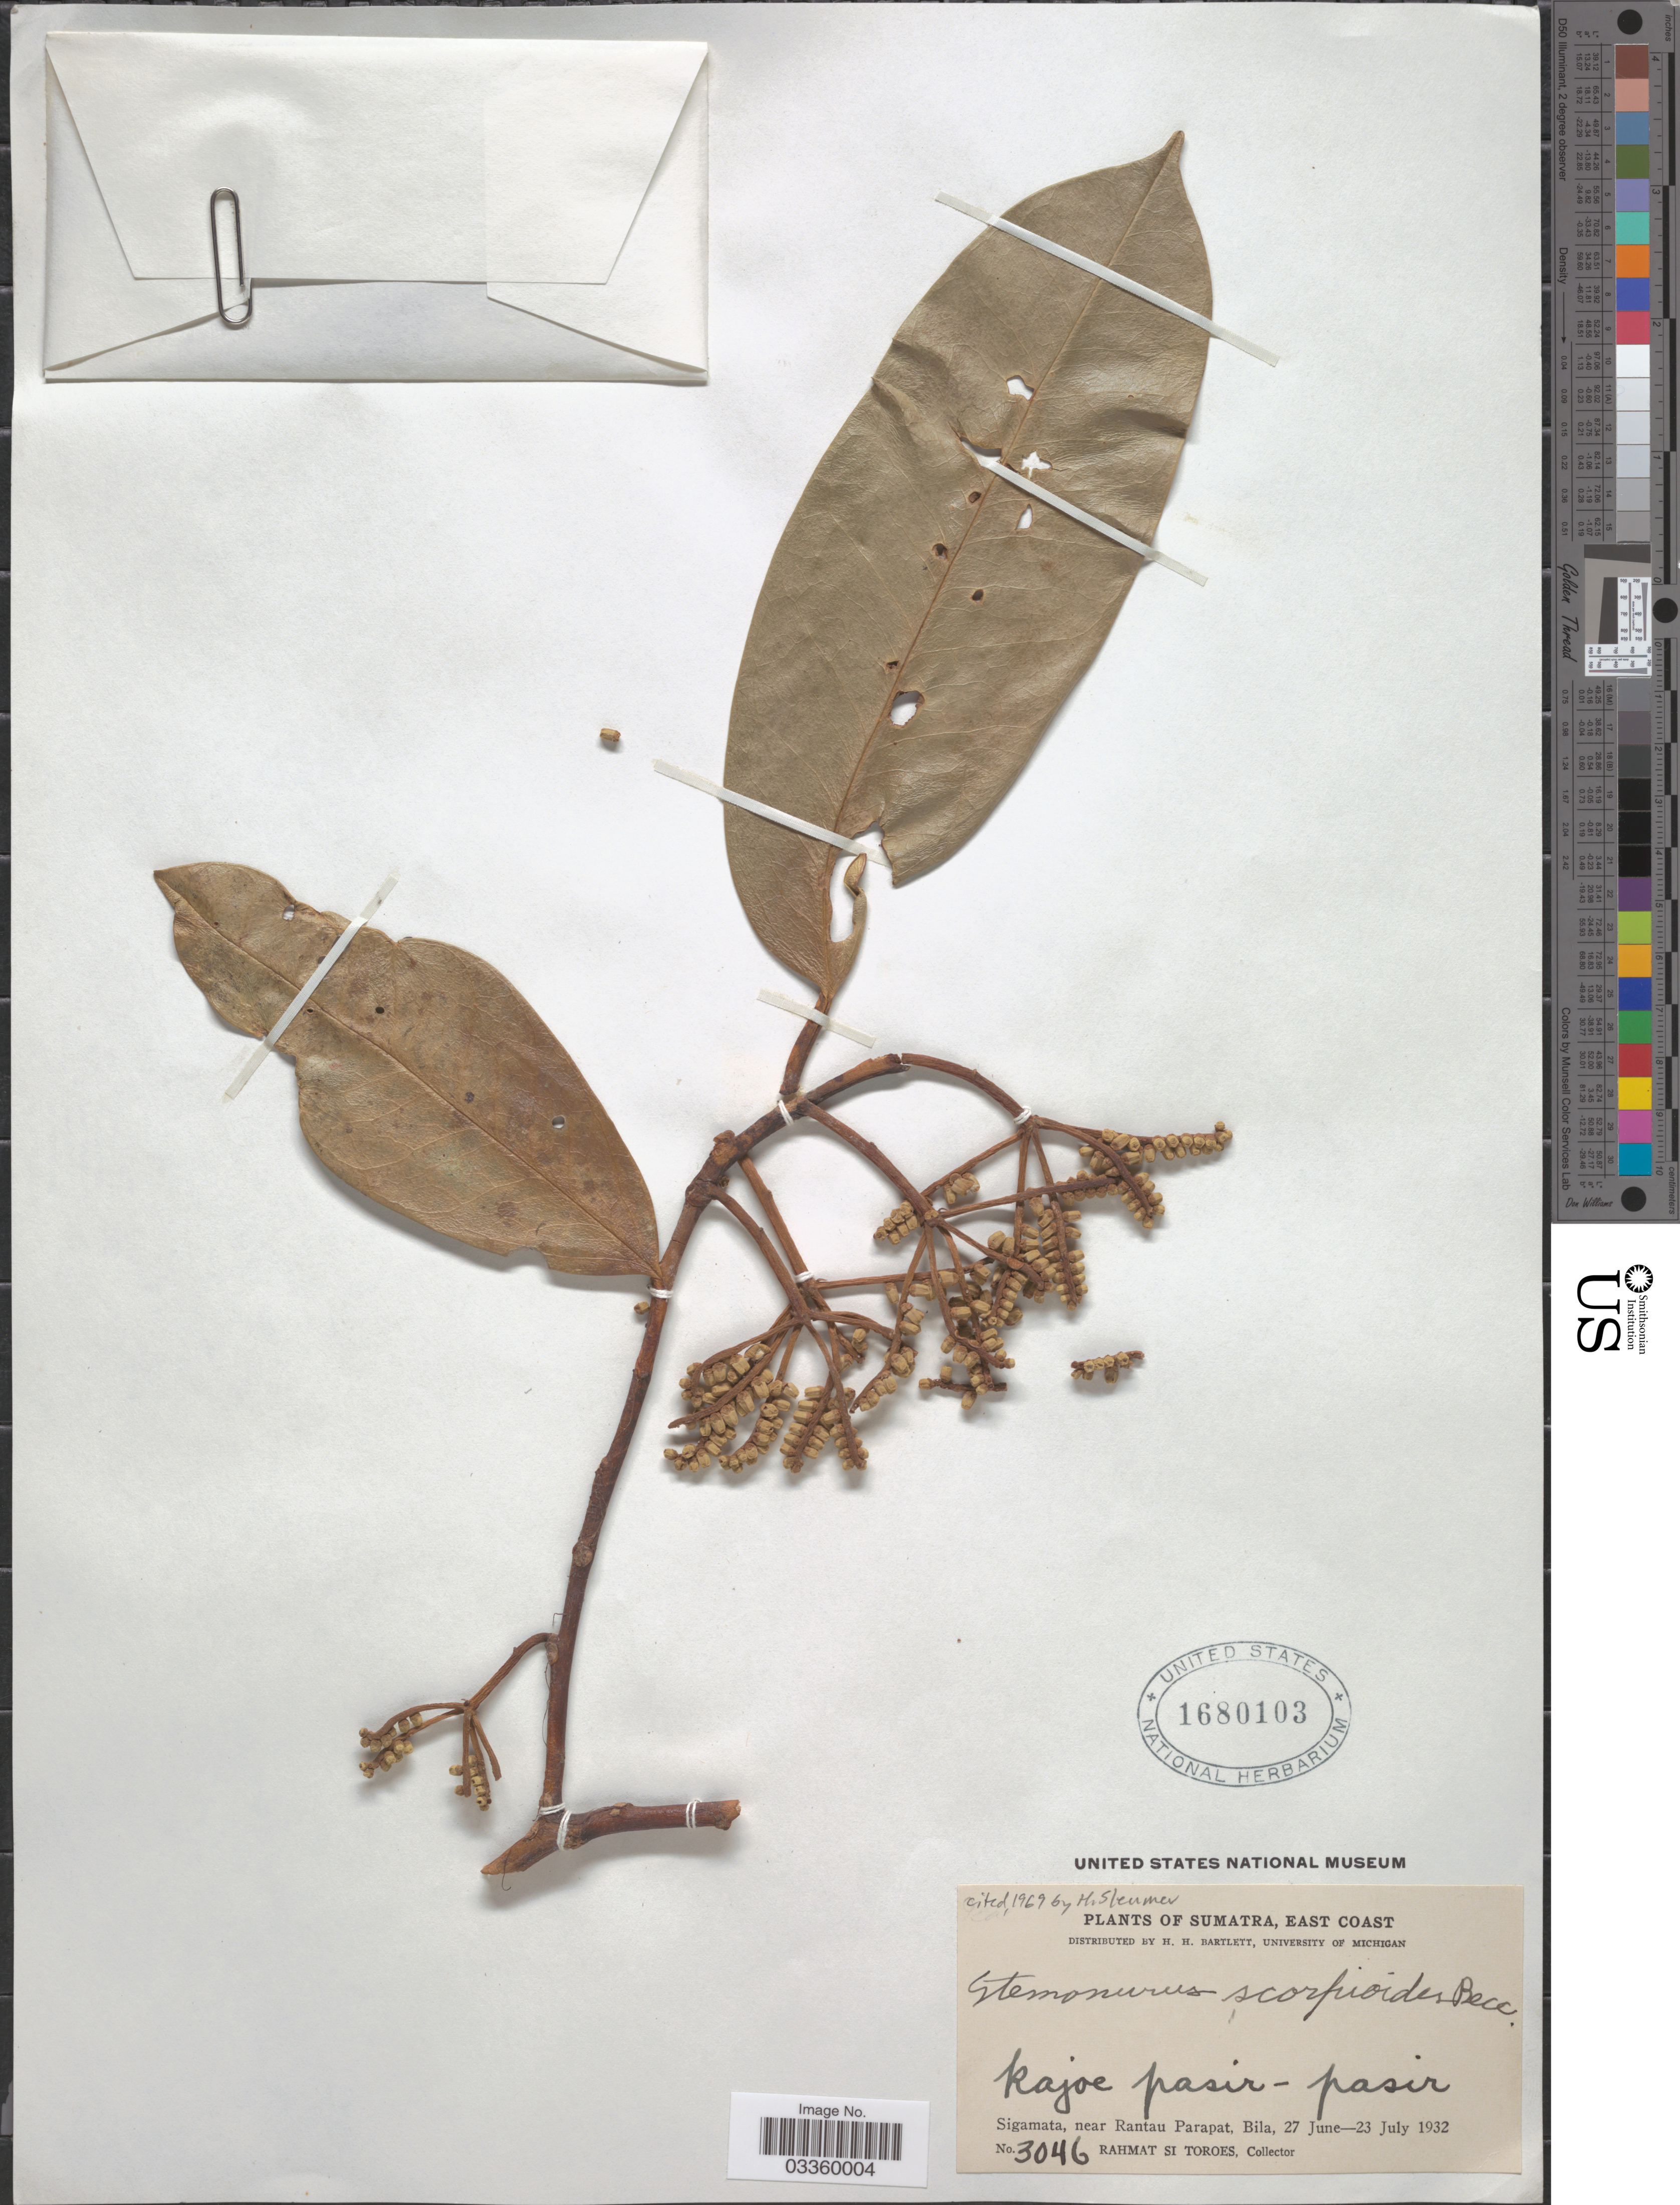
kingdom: Plantae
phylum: Tracheophyta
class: Magnoliopsida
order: Cardiopteridales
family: Stemonuraceae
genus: Stemonurus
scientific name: Stemonurus scorpioides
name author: Becc.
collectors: Rahmat Si Boeea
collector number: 3046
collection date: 1932-06-27/1932-07-23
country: Indonesia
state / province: Sumatra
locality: East Coast. Sigamata, near Rantau Parapat, Bila.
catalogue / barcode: US 1680103